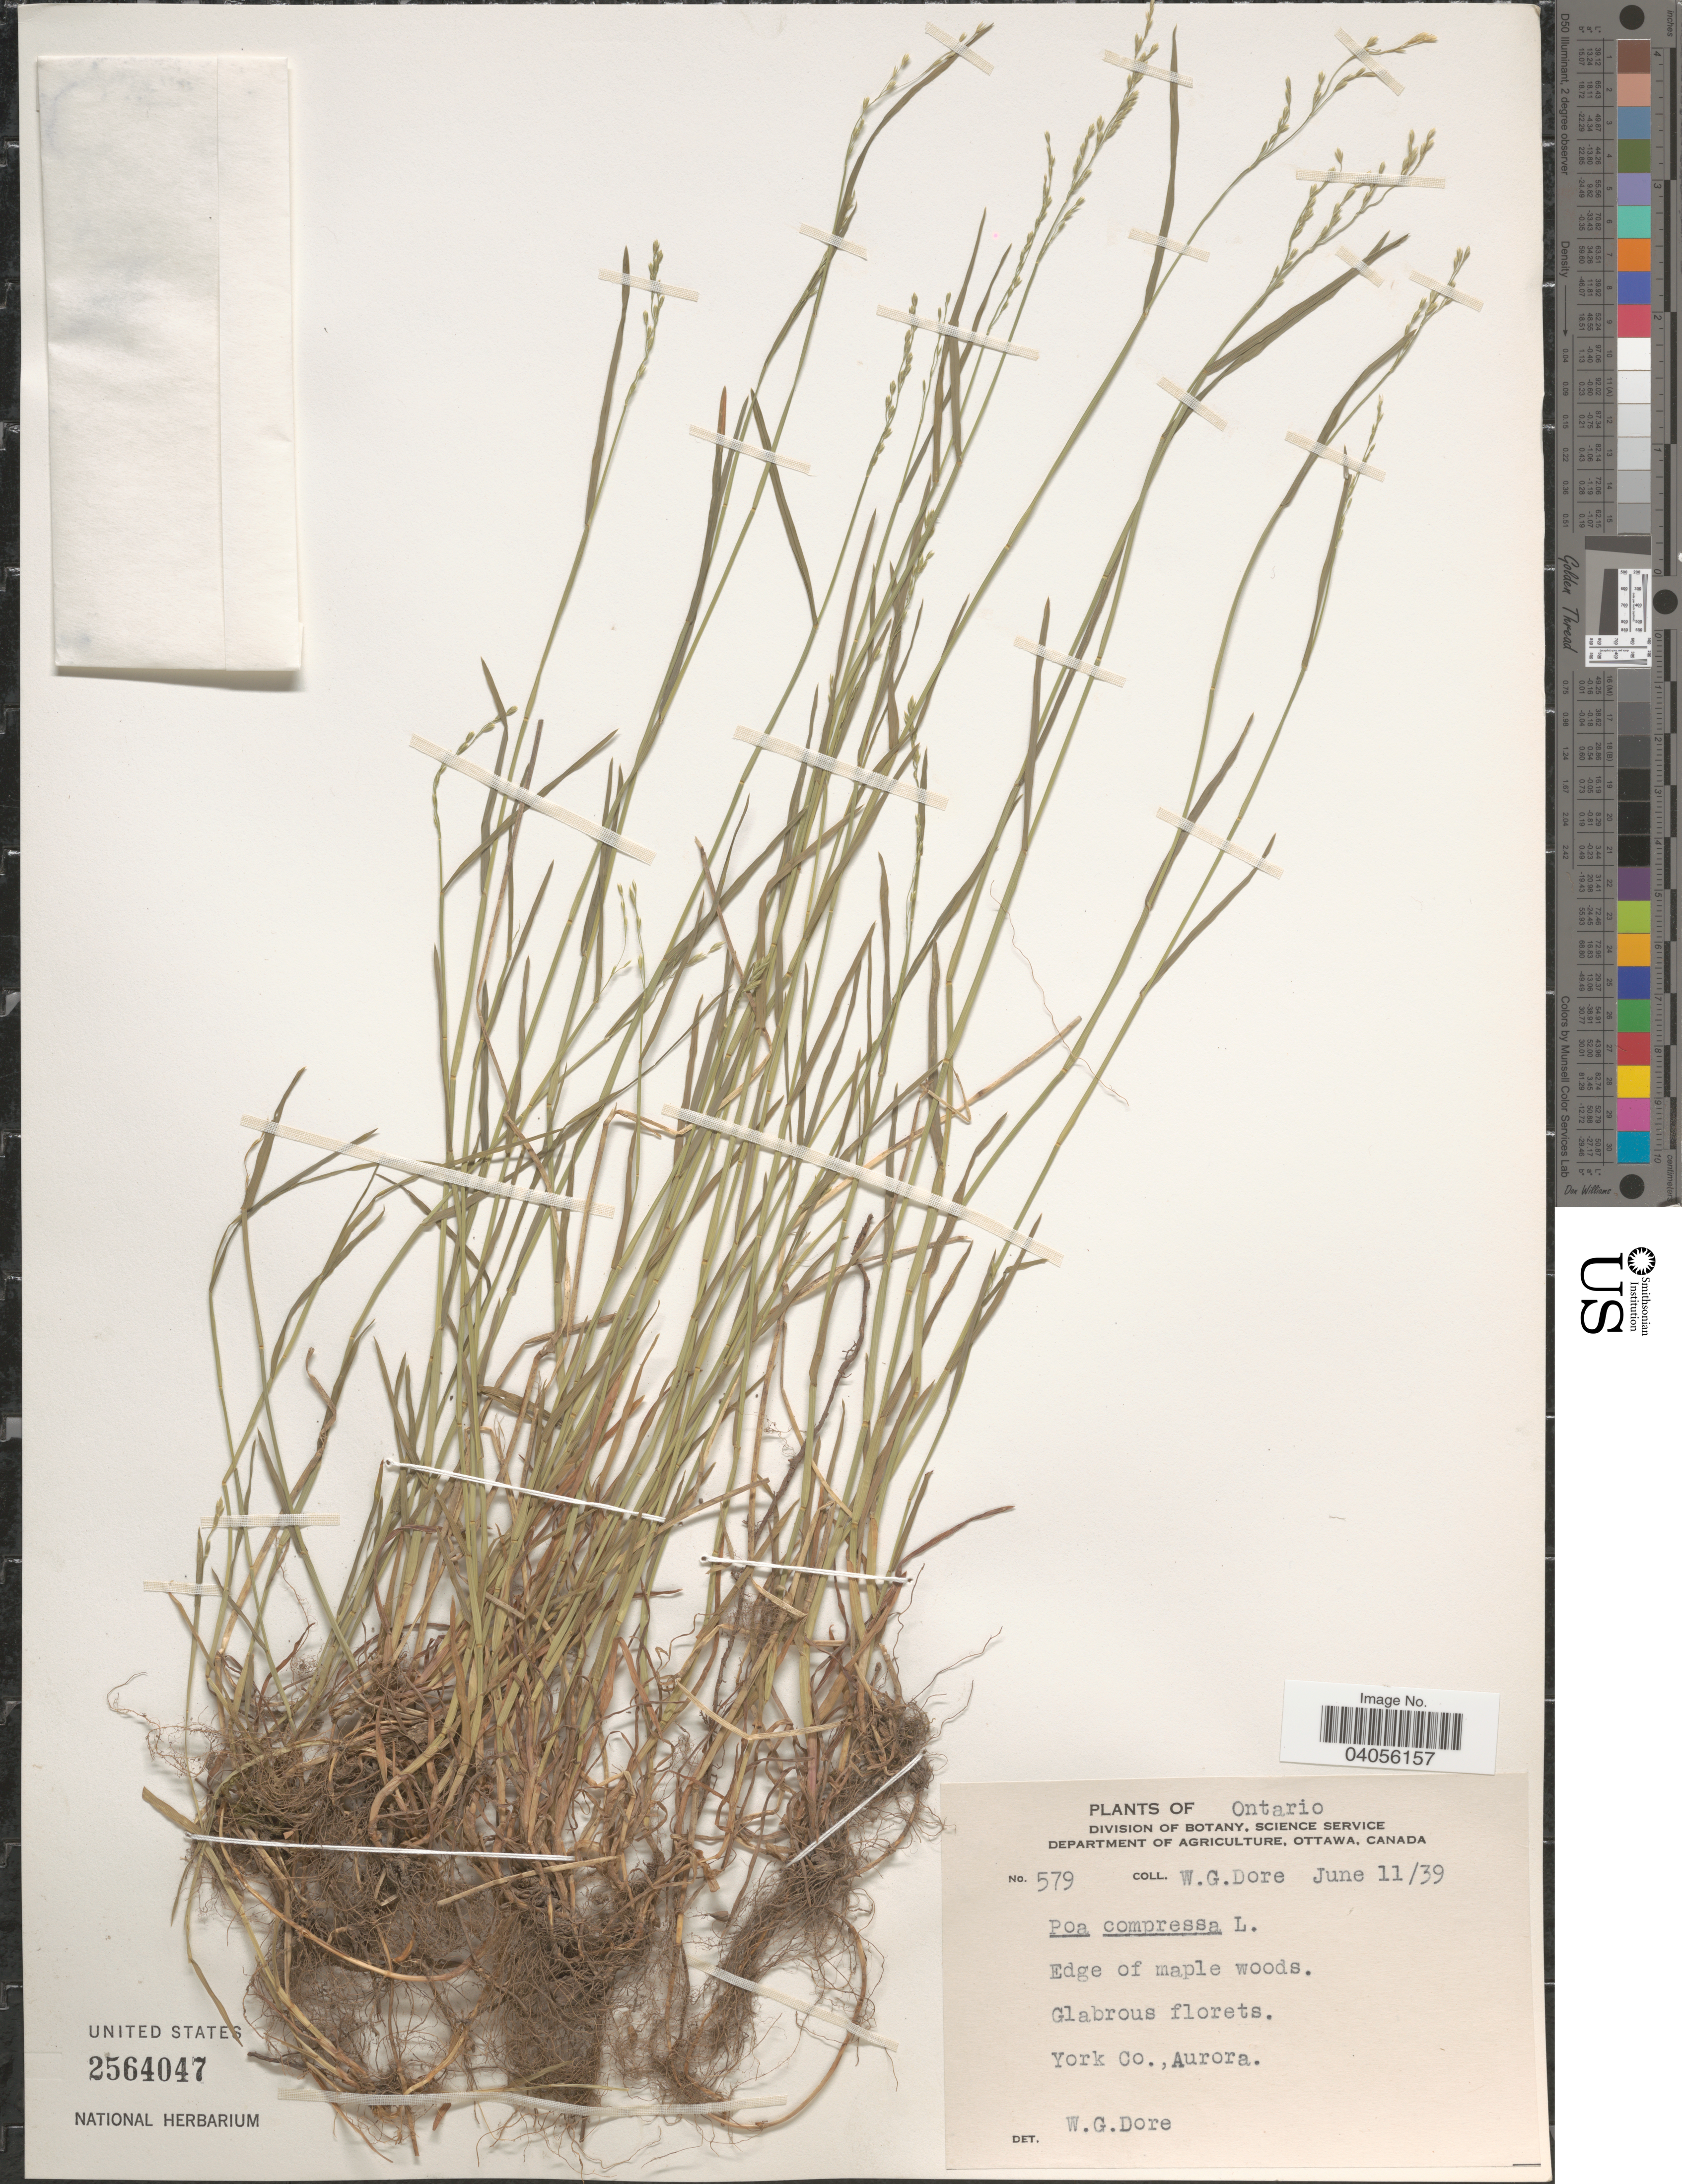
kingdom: Plantae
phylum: Tracheophyta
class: Liliopsida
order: Poales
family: Poaceae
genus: Poa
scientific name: Poa compressa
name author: L.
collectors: W. Dore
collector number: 579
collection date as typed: Transcribed d/m/y: 11/6/39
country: Canada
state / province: Ontario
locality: Edge of maple woods. Glabrous florets. York Co., Aurora.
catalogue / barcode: US 2564047